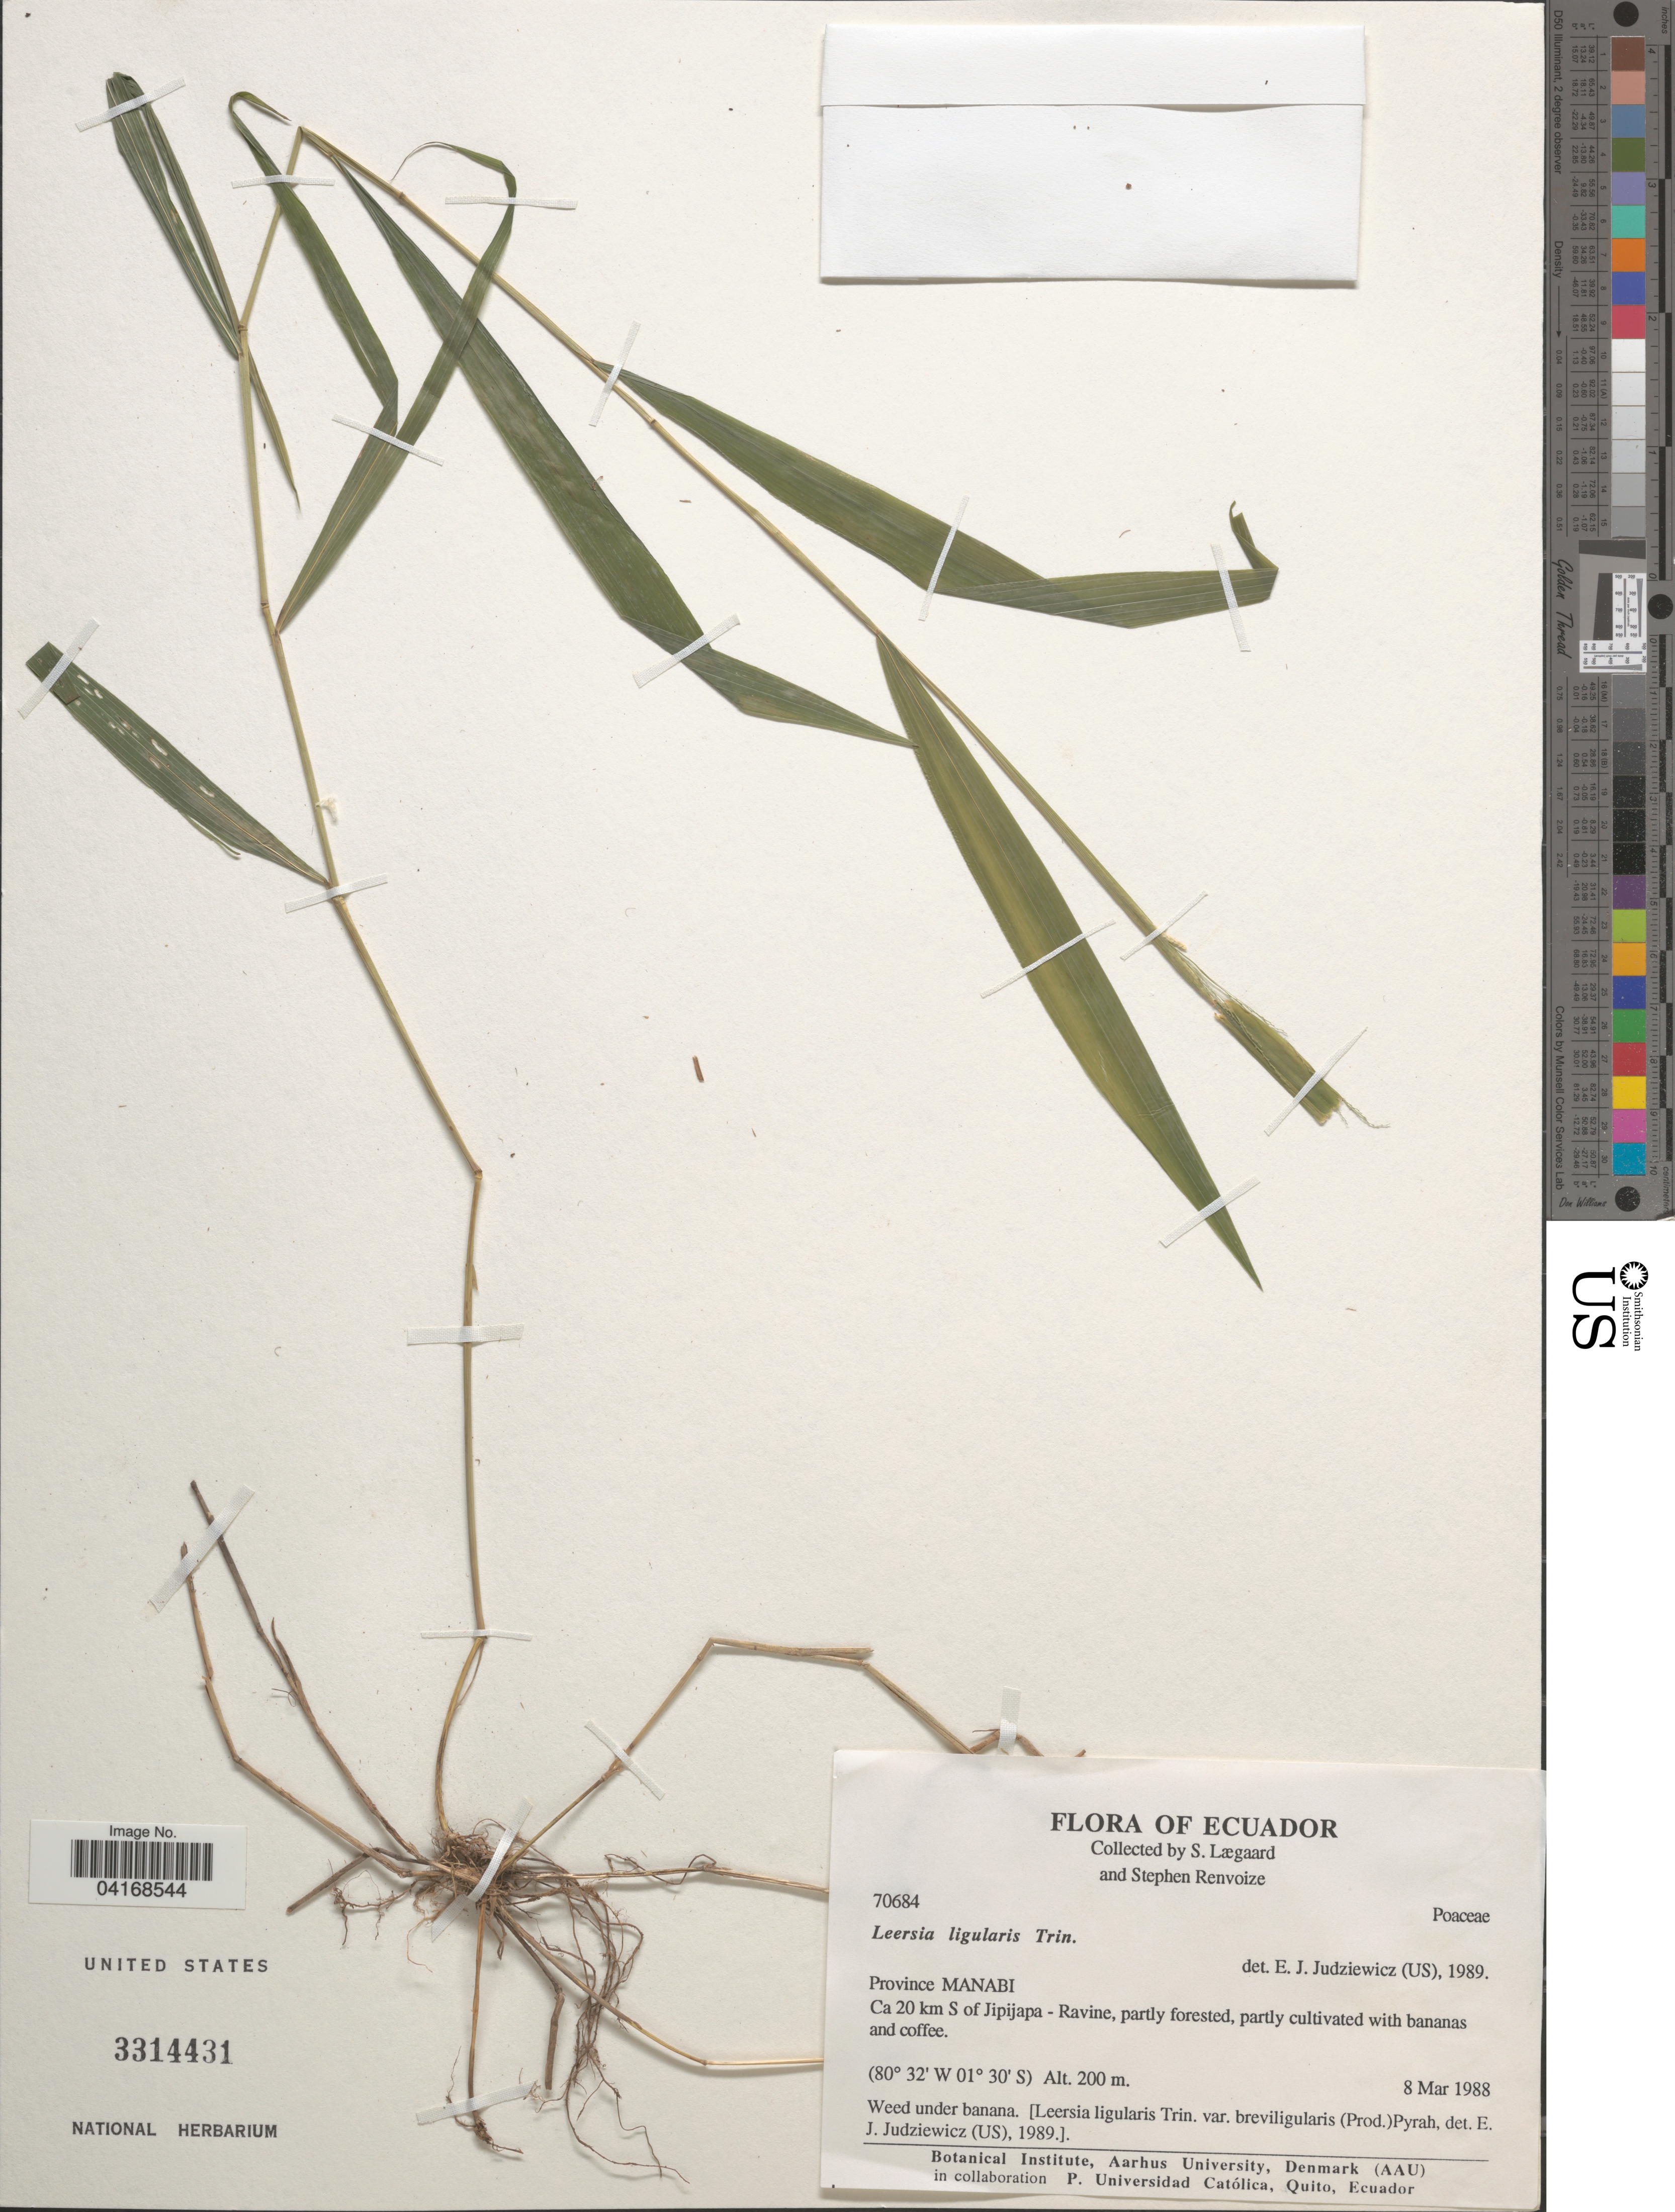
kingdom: Plantae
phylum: Tracheophyta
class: Liliopsida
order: Poales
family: Poaceae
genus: Leersia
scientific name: Leersia ligularis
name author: Trin.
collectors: S. Lægaard & S. A. Renvoize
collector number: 70684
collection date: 1988-03-08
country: Ecuador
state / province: Manabí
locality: Ca 20 km S of Jipijapa.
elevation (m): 200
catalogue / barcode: US 3314431